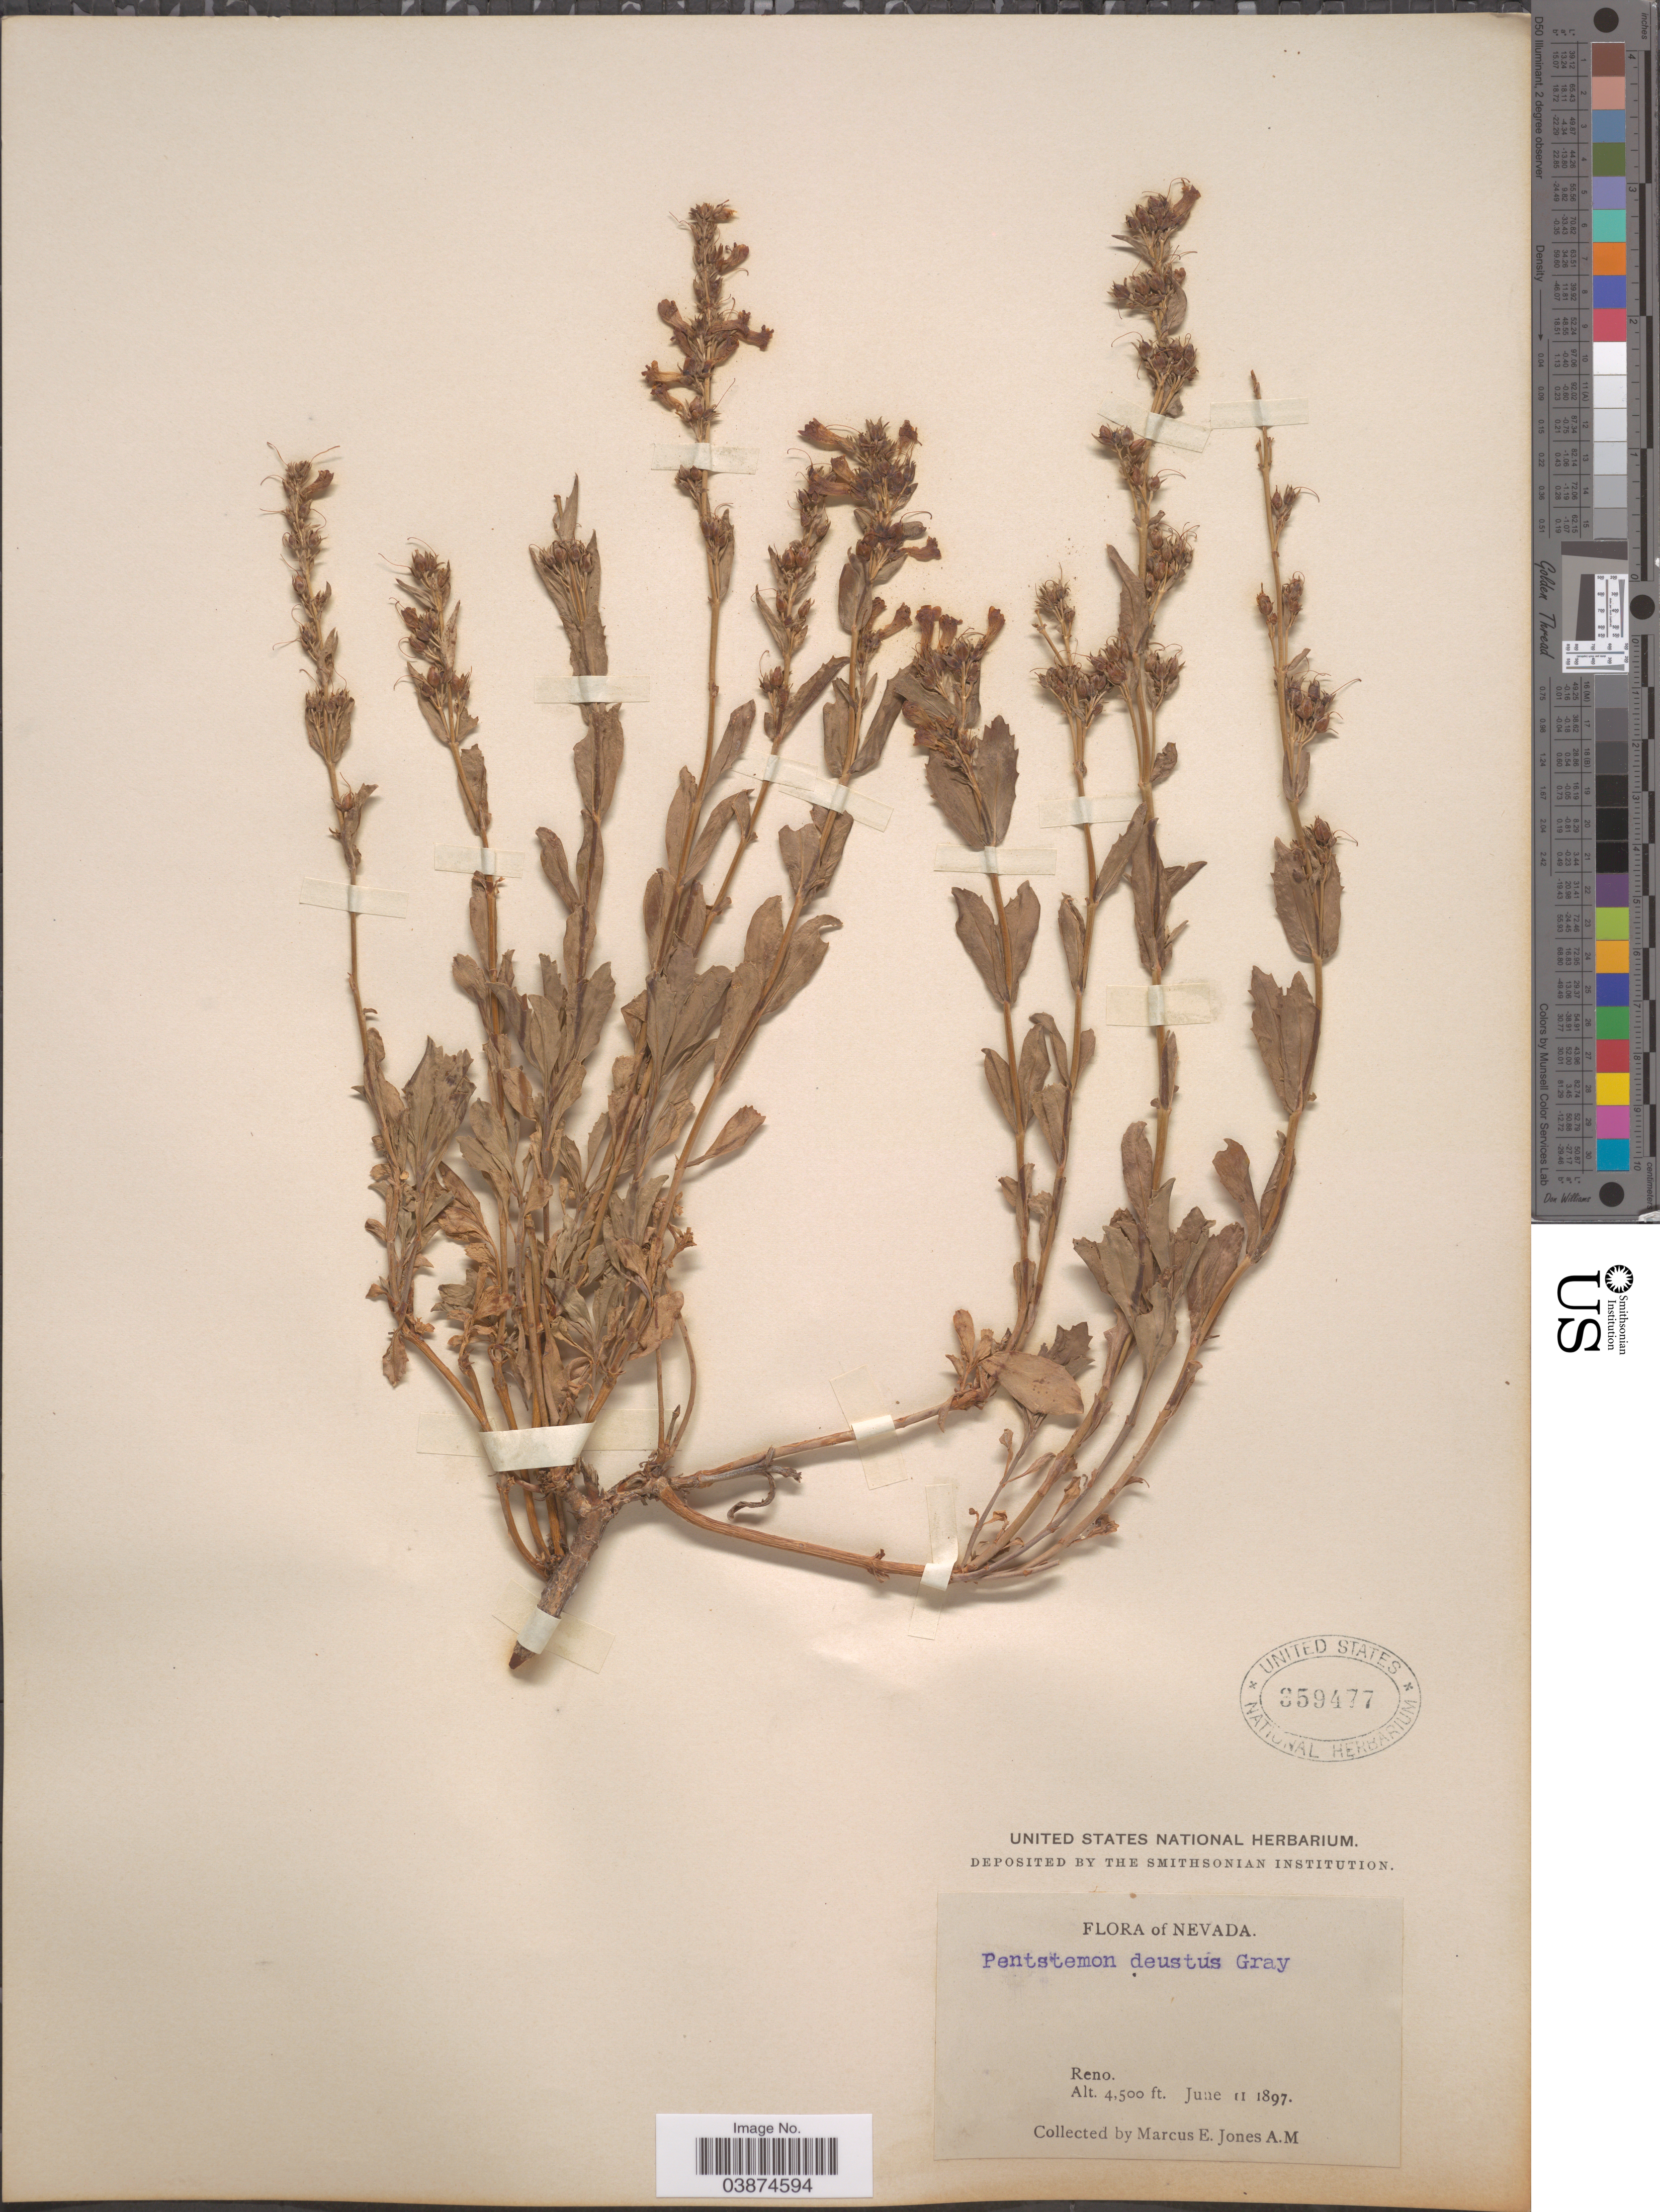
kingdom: Plantae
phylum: Tracheophyta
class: Magnoliopsida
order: Lamiales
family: Plantaginaceae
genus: Penstemon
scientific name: Penstemon deustus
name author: Douglas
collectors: M. E. Jones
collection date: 1897-06-11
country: United States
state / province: Nevada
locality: Reno.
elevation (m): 1372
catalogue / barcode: US 359477